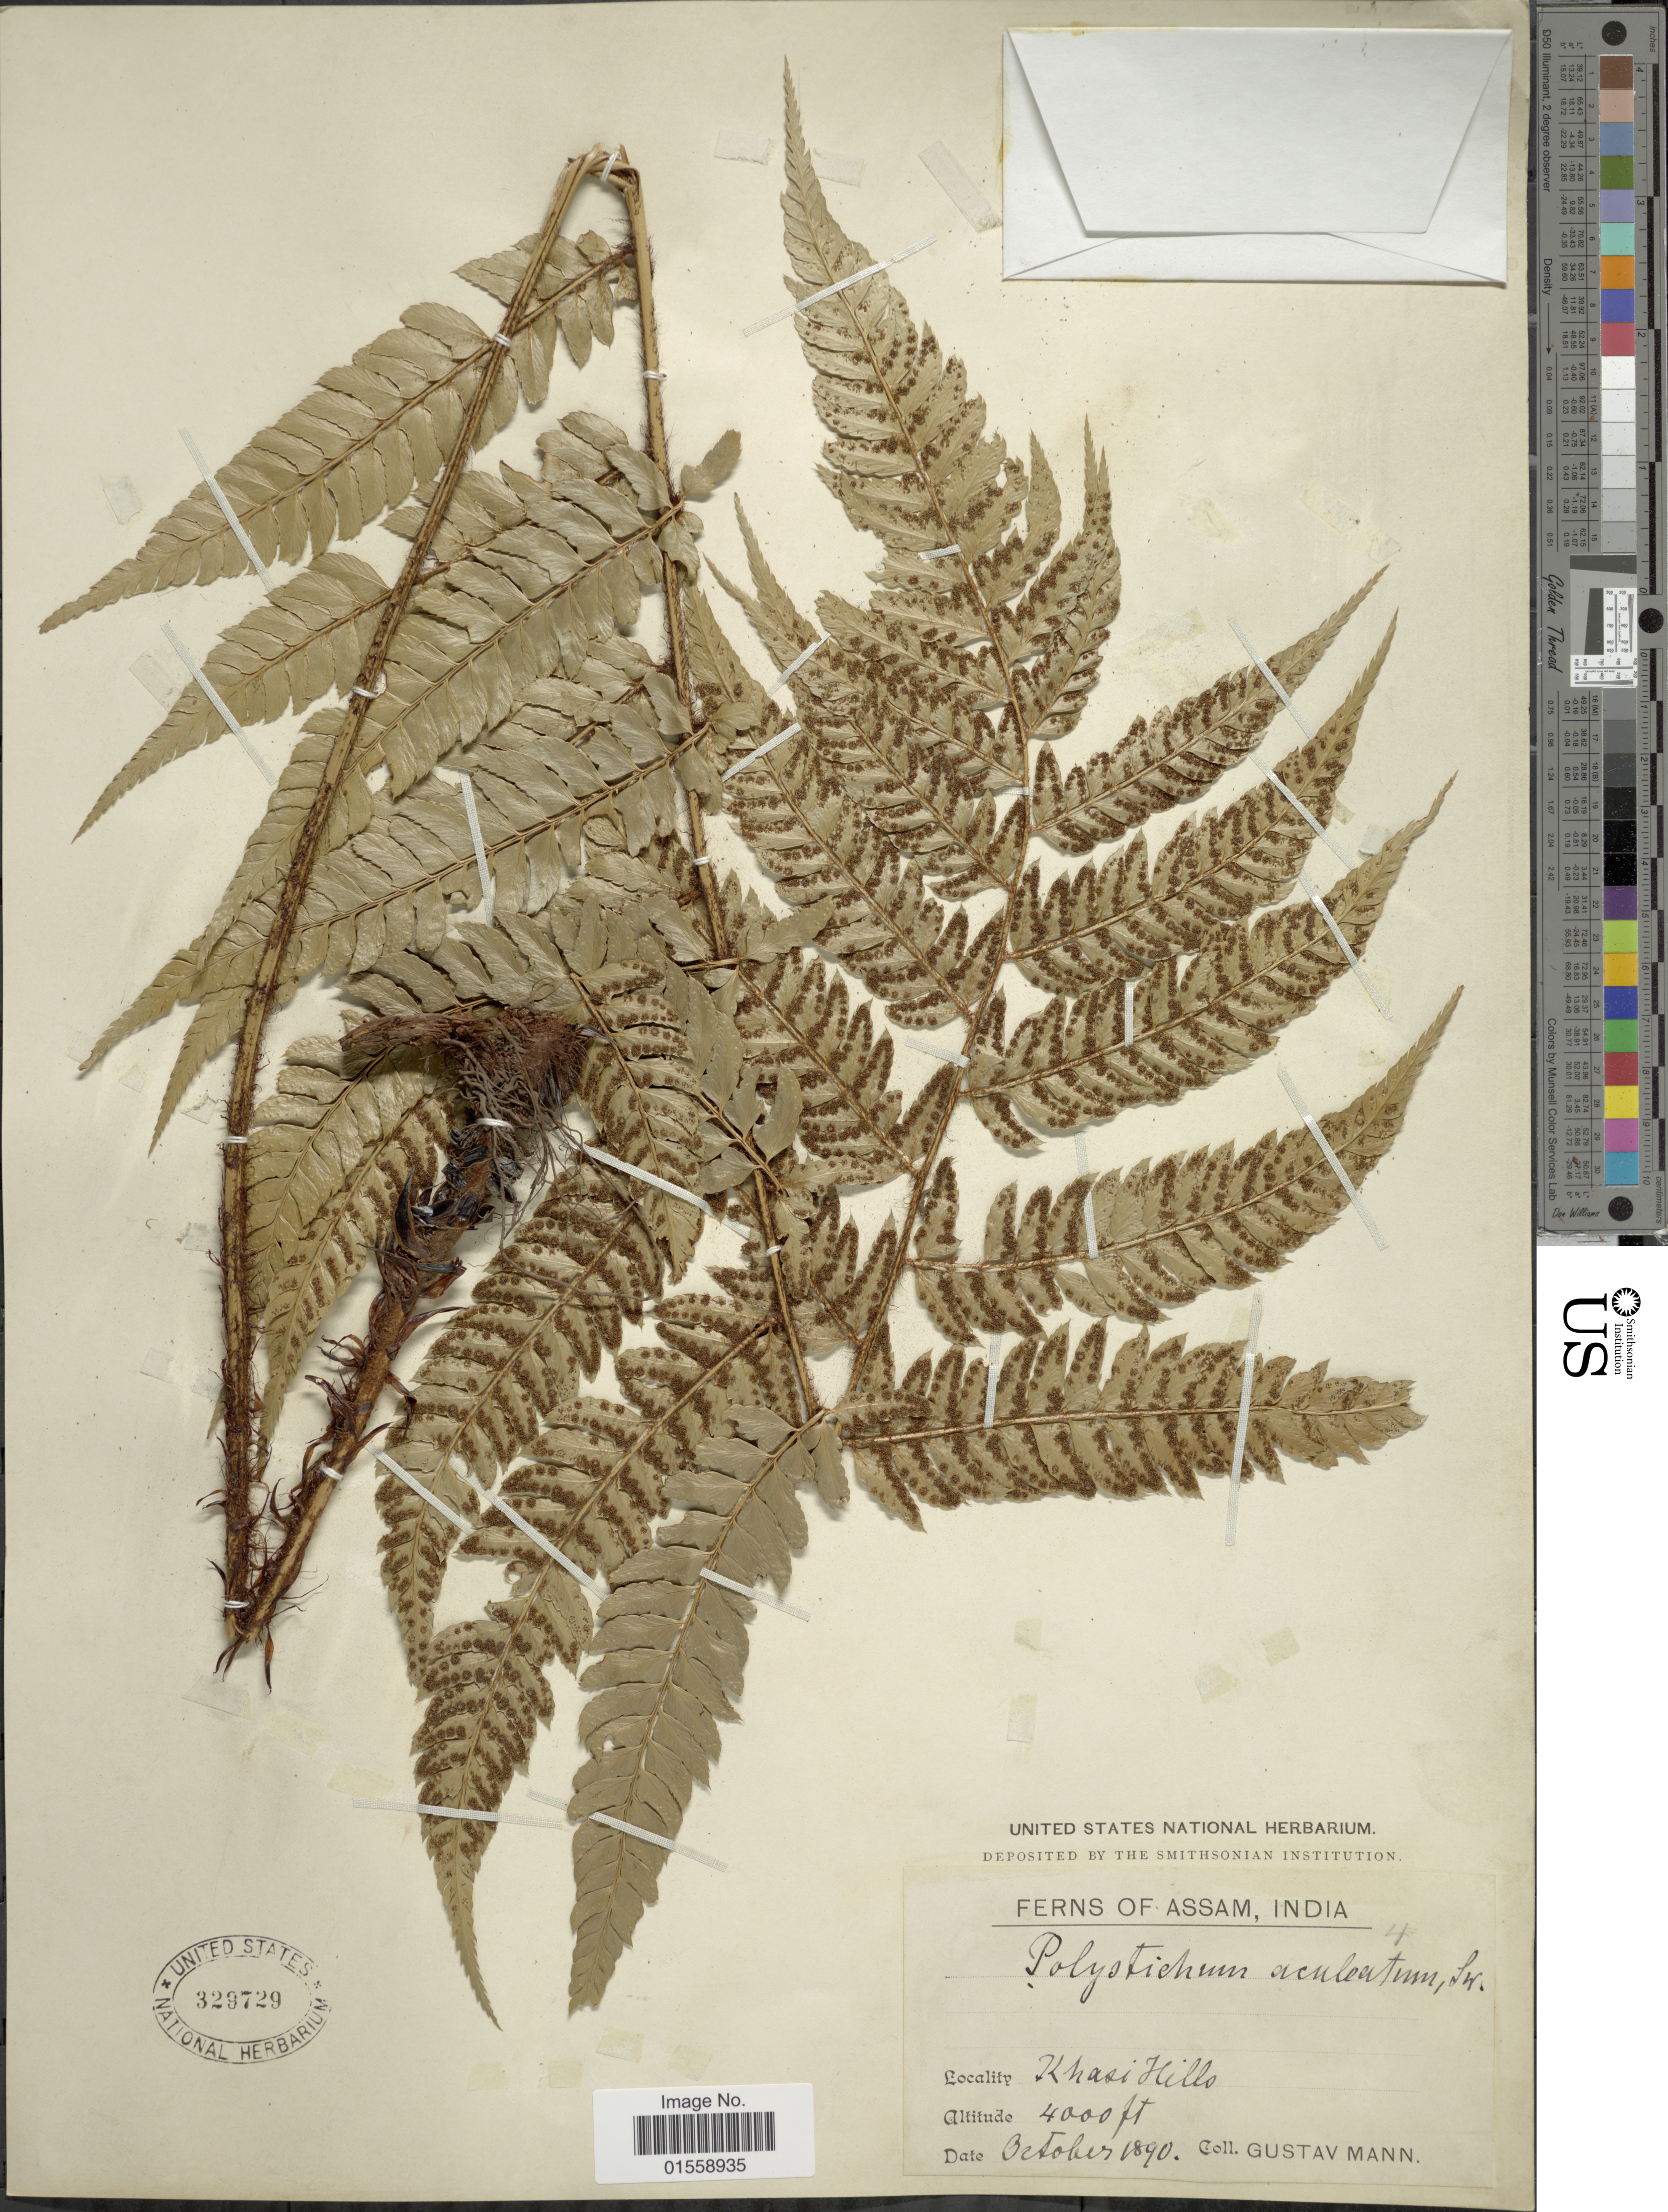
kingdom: Plantae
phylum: Tracheophyta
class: Polypodiopsida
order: Polypodiales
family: Dryopteridaceae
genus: Polystichum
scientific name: Polystichum biaristatum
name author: (Blume) T. Moore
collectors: G. Mann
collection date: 1890-10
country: India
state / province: Meghalaya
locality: Khasi Hills.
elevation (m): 1219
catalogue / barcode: US 329729